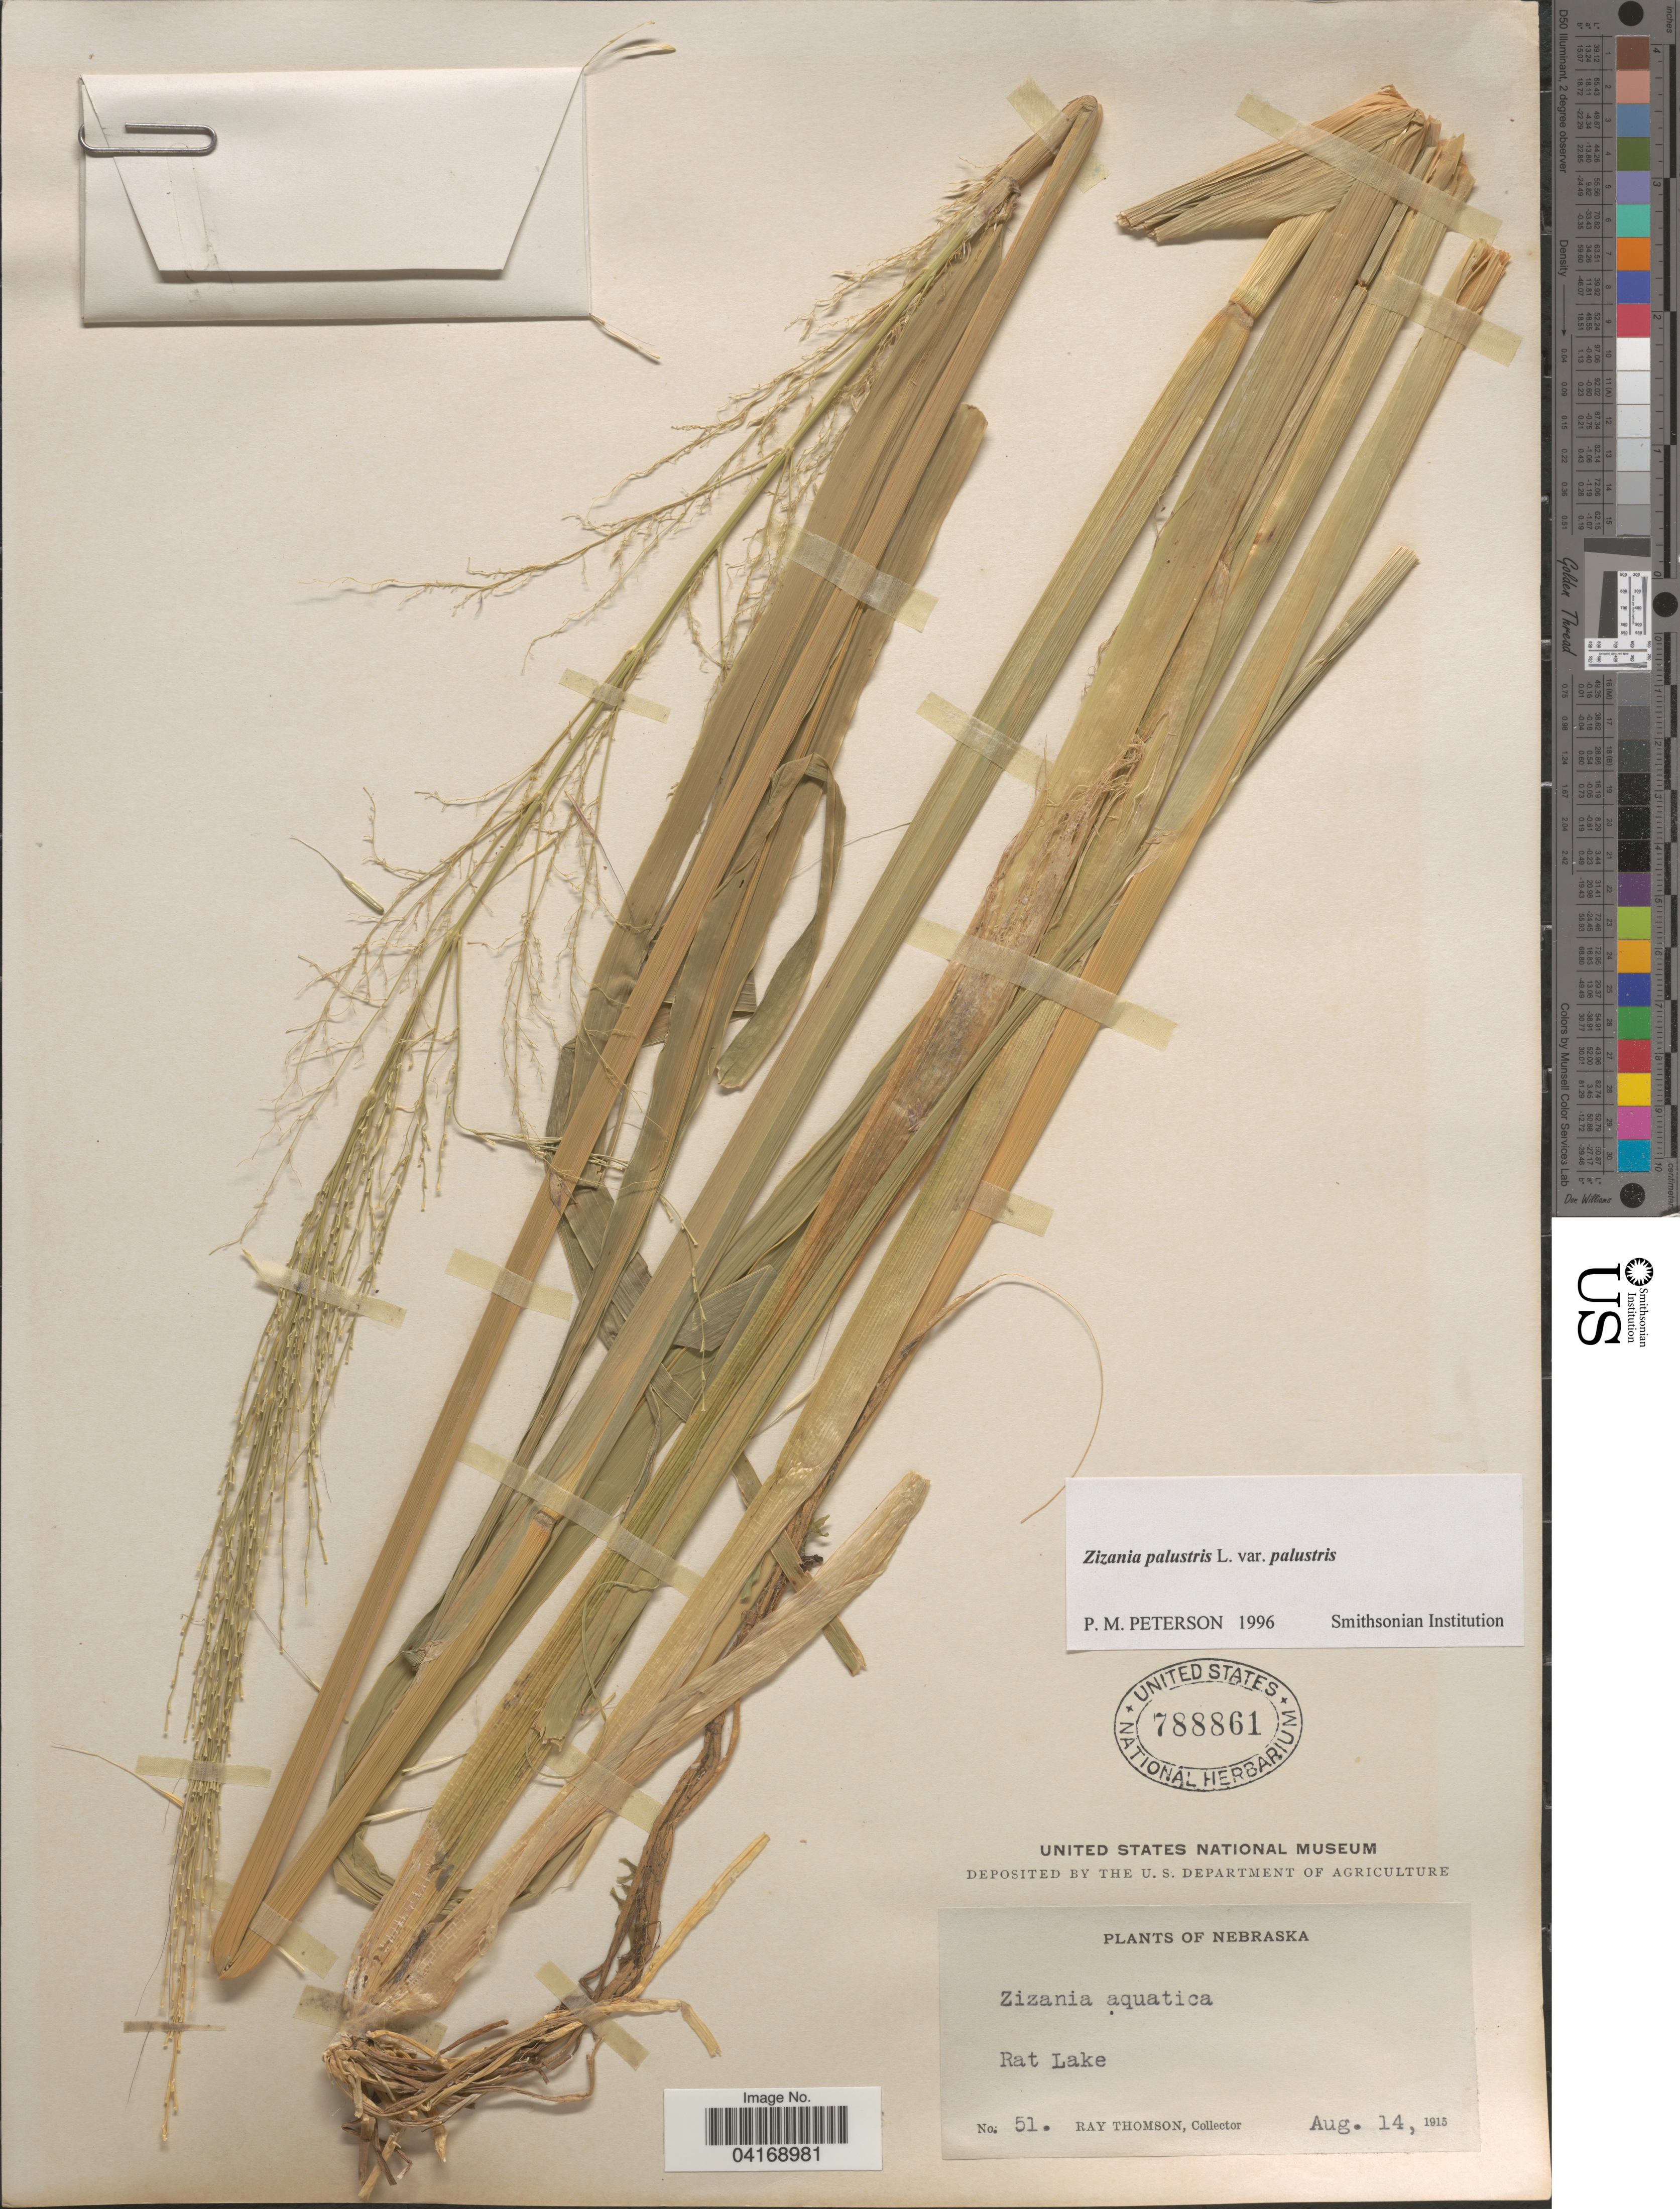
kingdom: Plantae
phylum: Tracheophyta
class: Liliopsida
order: Poales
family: Poaceae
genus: Zizania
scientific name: Zizania palustris var. palustris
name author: L.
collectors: R. Thomson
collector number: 51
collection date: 1915-08-14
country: United States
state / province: Nebraska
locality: Rat Lake.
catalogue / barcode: US 788861